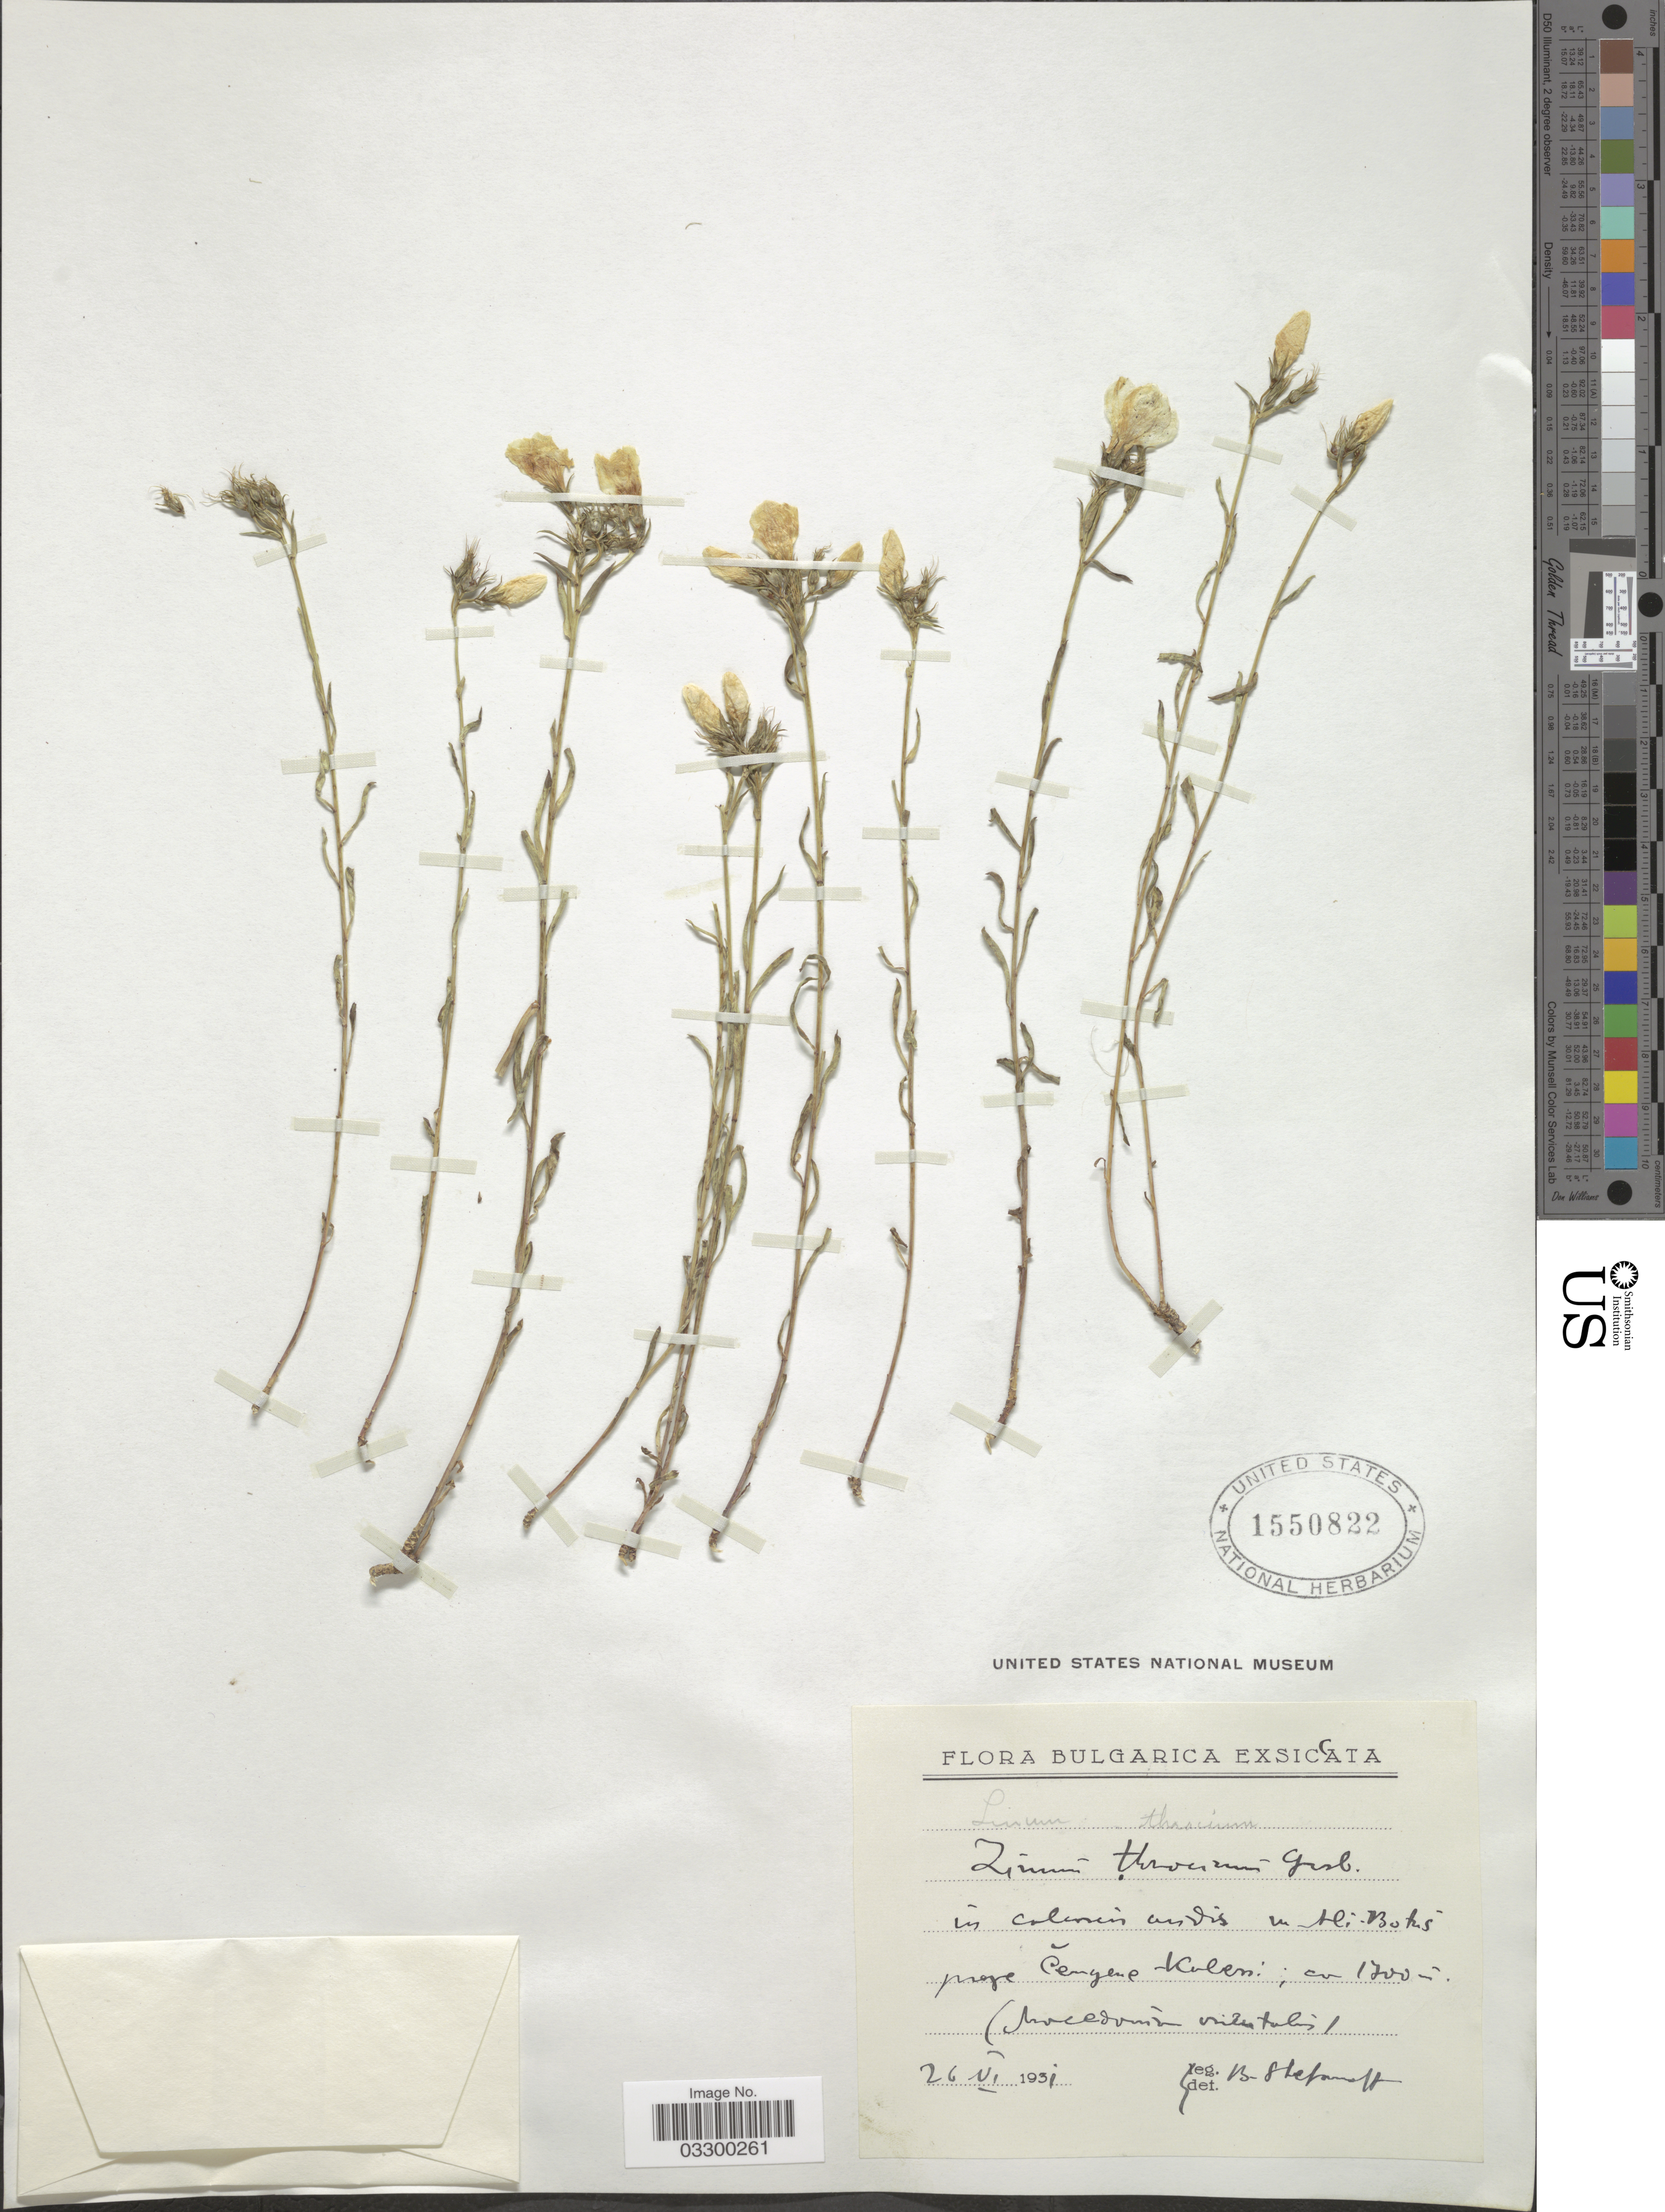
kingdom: Plantae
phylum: Tracheophyta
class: Magnoliopsida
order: Malpighiales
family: Linaceae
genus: Linum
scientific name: Linum thracicum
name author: Degen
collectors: B. Stefanoff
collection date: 1931-06-26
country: Bulgaria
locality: In calcareis aridis in Ali [interpreted]-Boks [interpreted] prope Čengene [interpreted] Kolen [interpreted]. (Macedonia orientalis).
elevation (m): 1700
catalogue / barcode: US 1550822